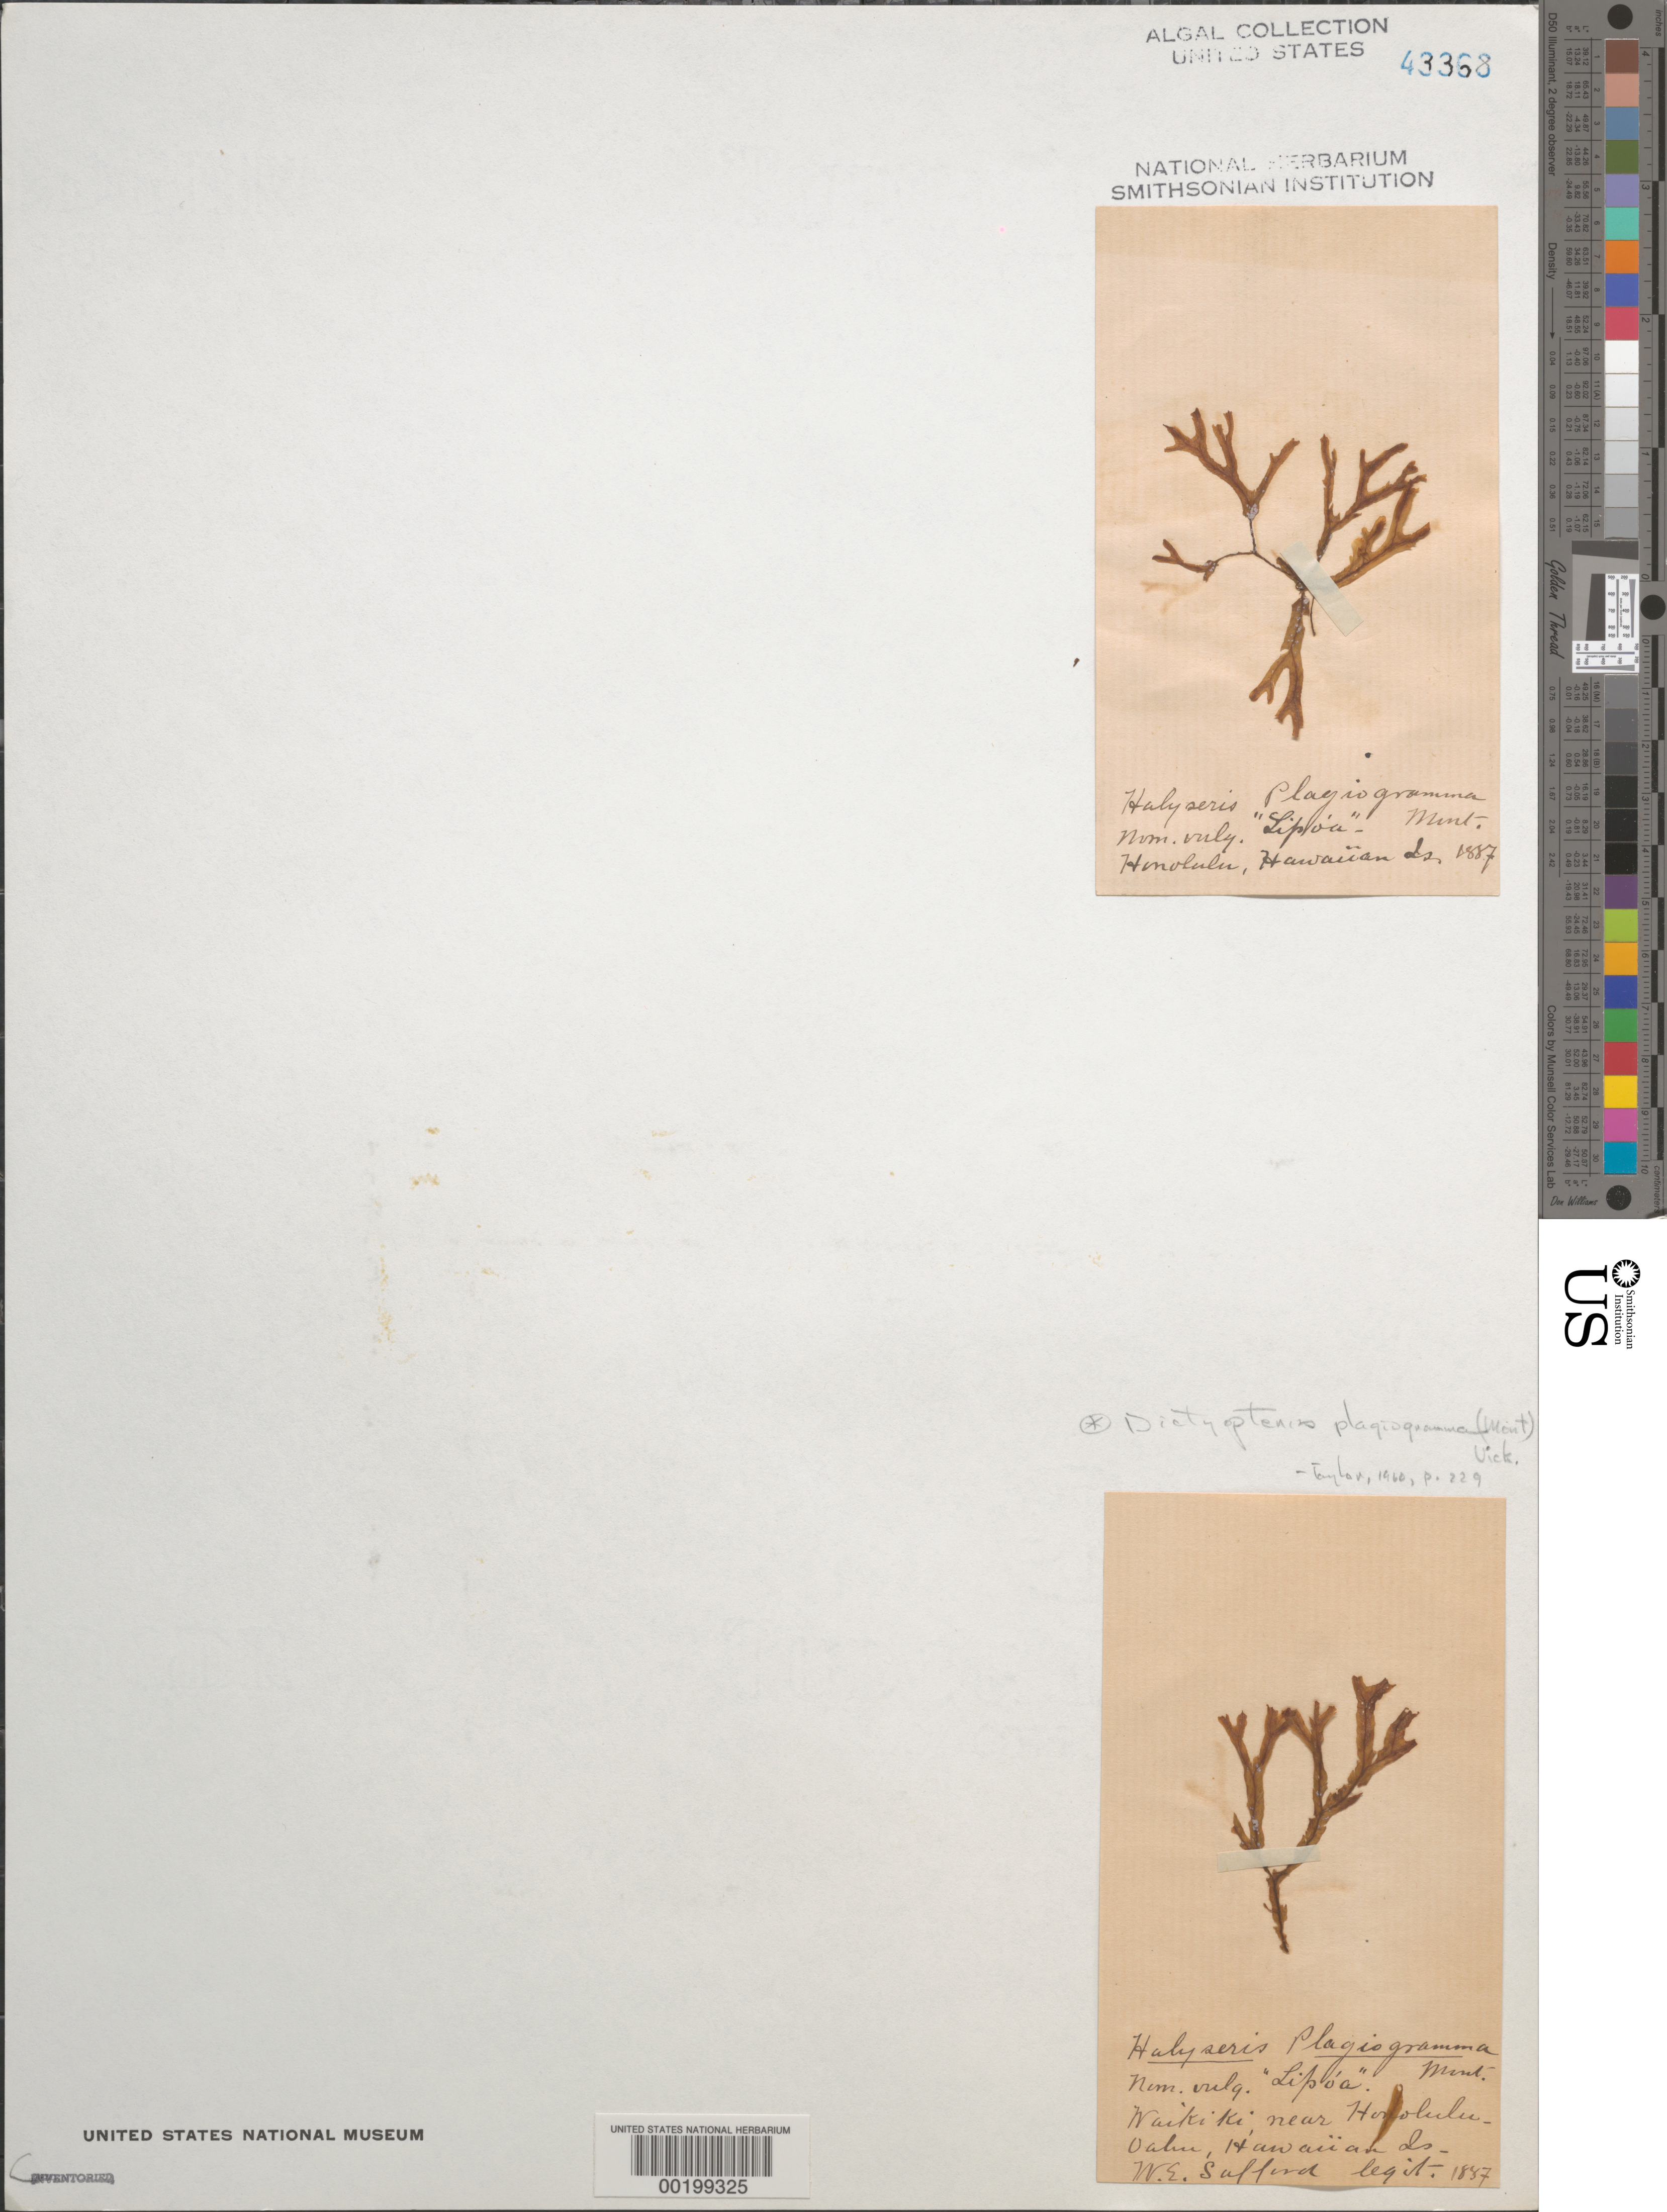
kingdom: Chromista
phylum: Ochrophyta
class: Phaeophyceae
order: Dictyotales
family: Dictyotaceae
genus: Dictyopteris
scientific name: Dictyopteris plagiogramma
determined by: Taylor, William R.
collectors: W. E. Safford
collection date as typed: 1887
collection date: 1887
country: United States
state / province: Hawaii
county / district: Honolulu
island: Oahu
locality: Honolulu, Waikiki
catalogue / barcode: US 43368